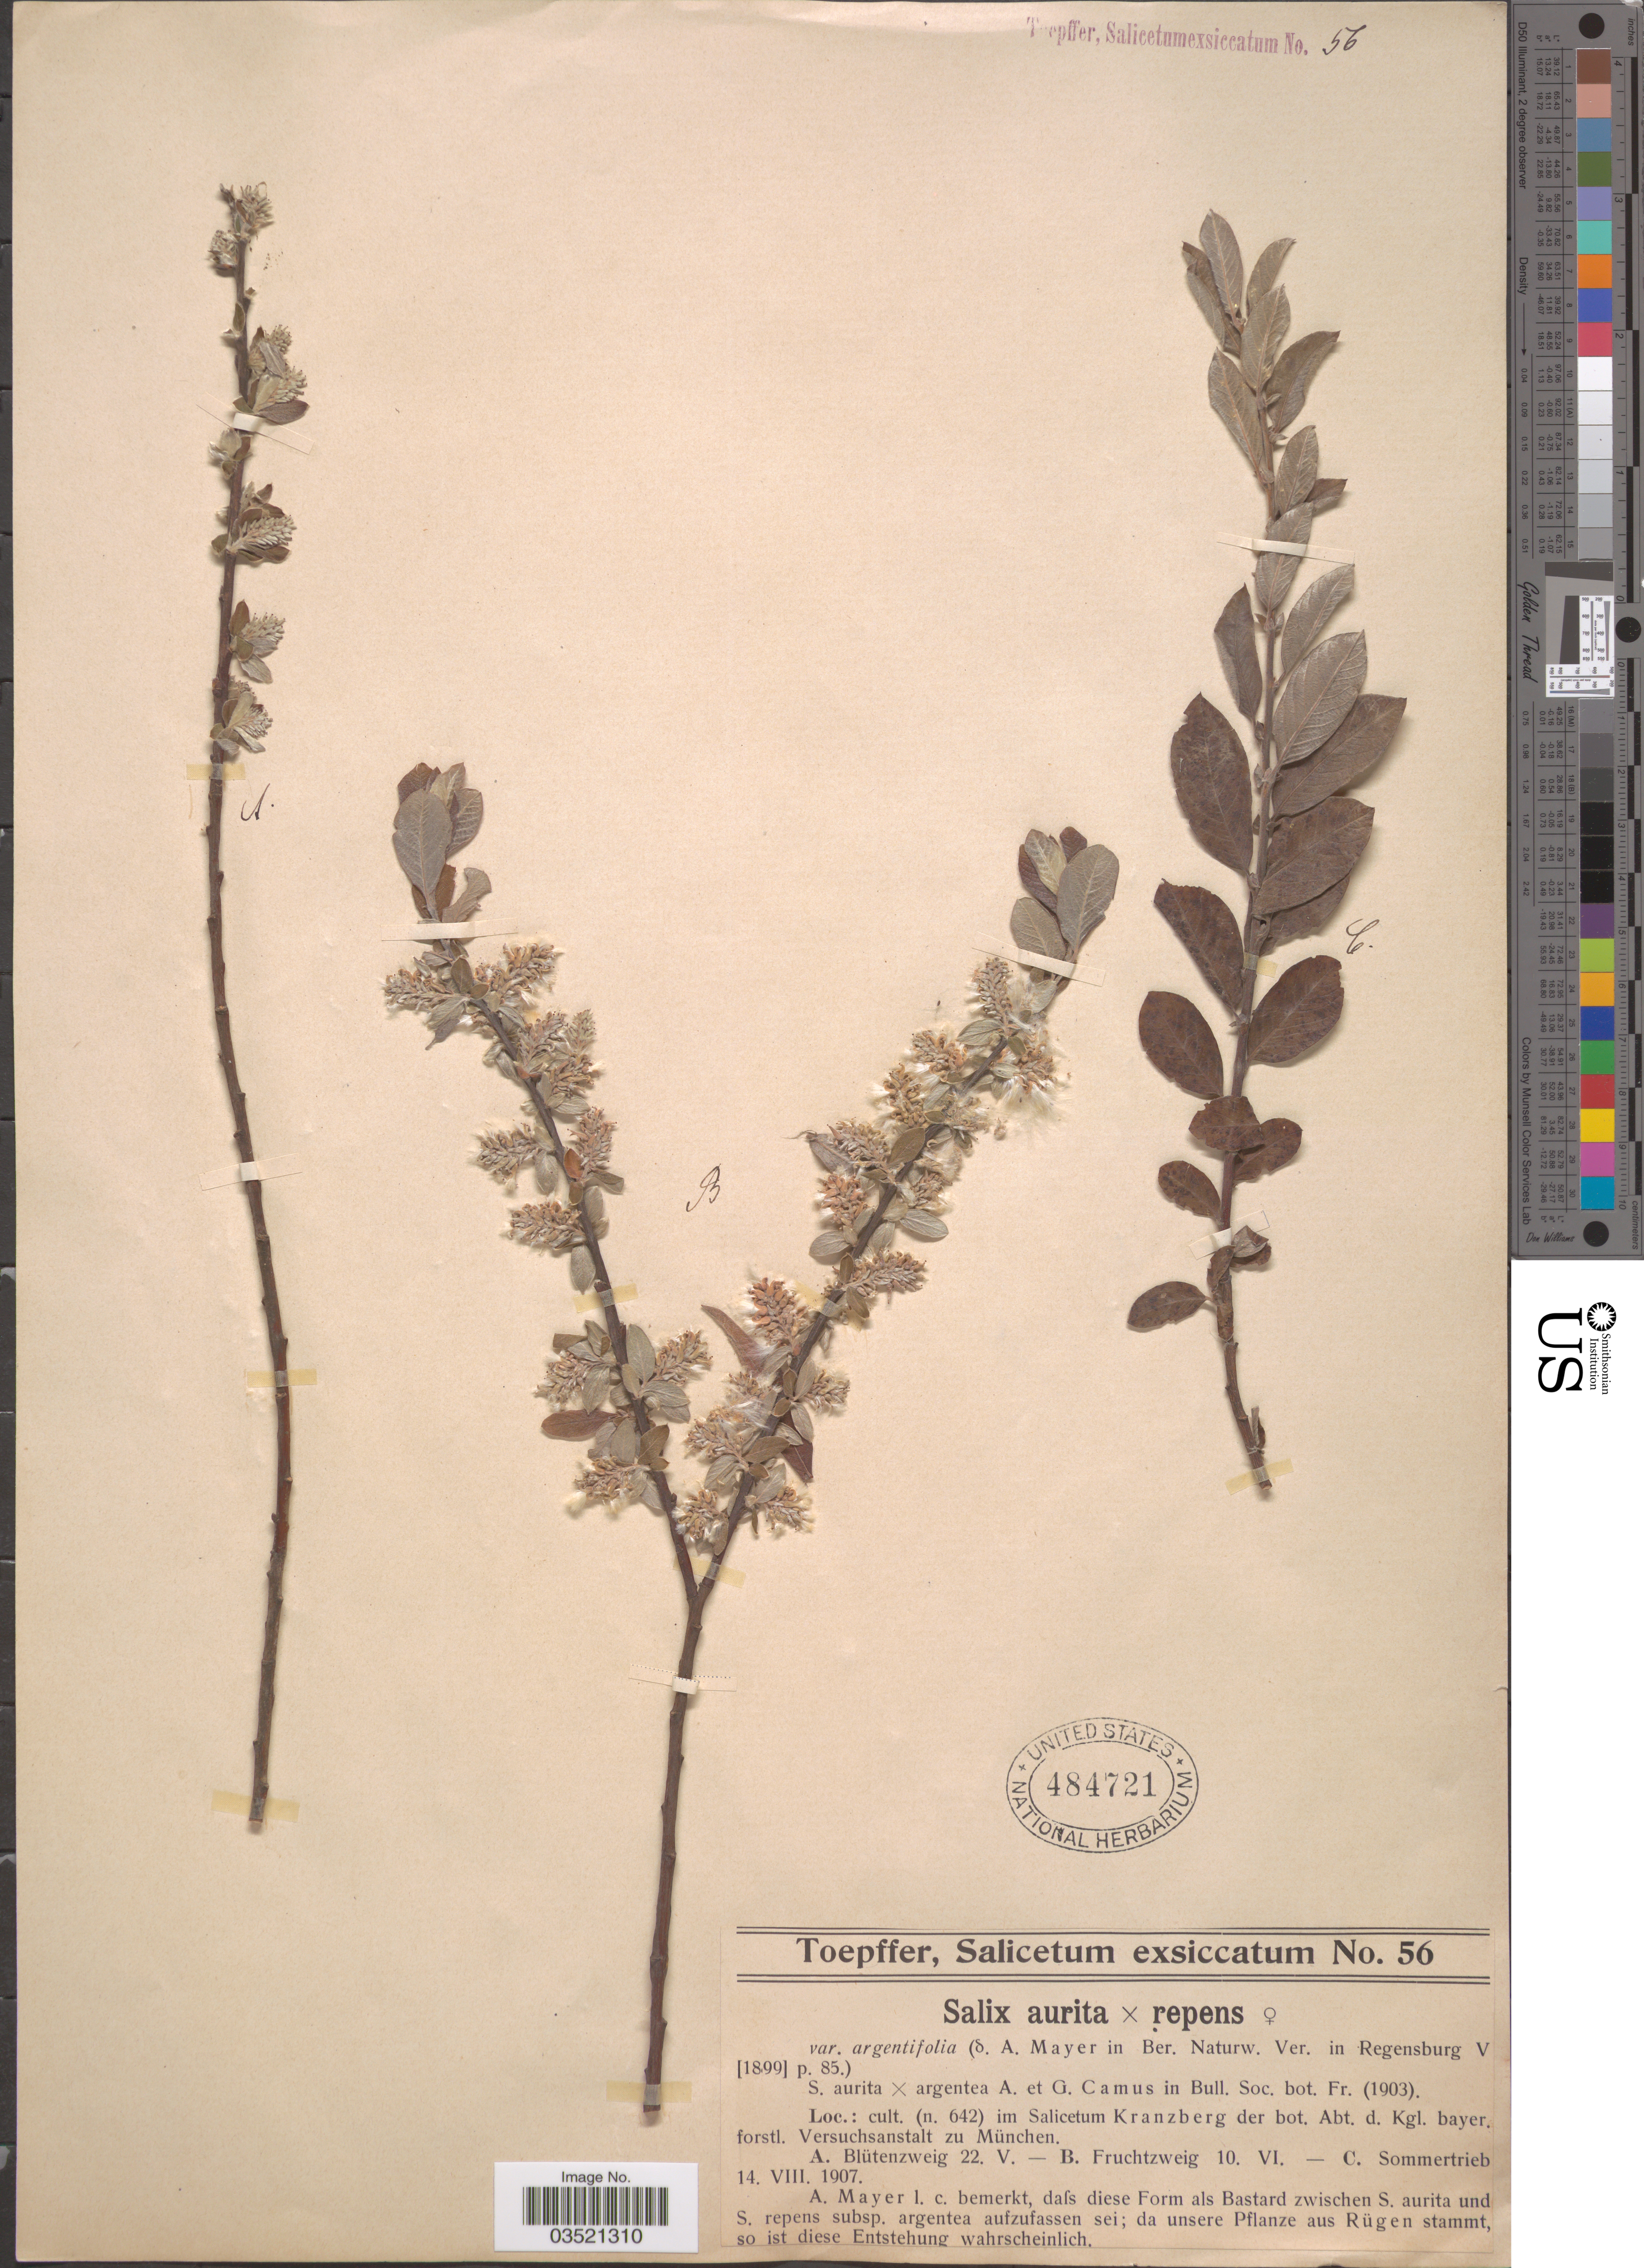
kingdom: Plantae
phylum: Tracheophyta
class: Magnoliopsida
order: Malpighiales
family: Salicaceae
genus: Salix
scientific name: Salix aurita x S. repens var. argentifolia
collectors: A. Toepffer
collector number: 56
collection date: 1907-05-22/1907-08-14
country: Germany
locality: Cult. (n. 642) im Salicetum Kranzberg der bot. Abt. d. Kgl. bayer. forstl. Versuchsanstalt zu München.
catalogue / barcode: US 484721